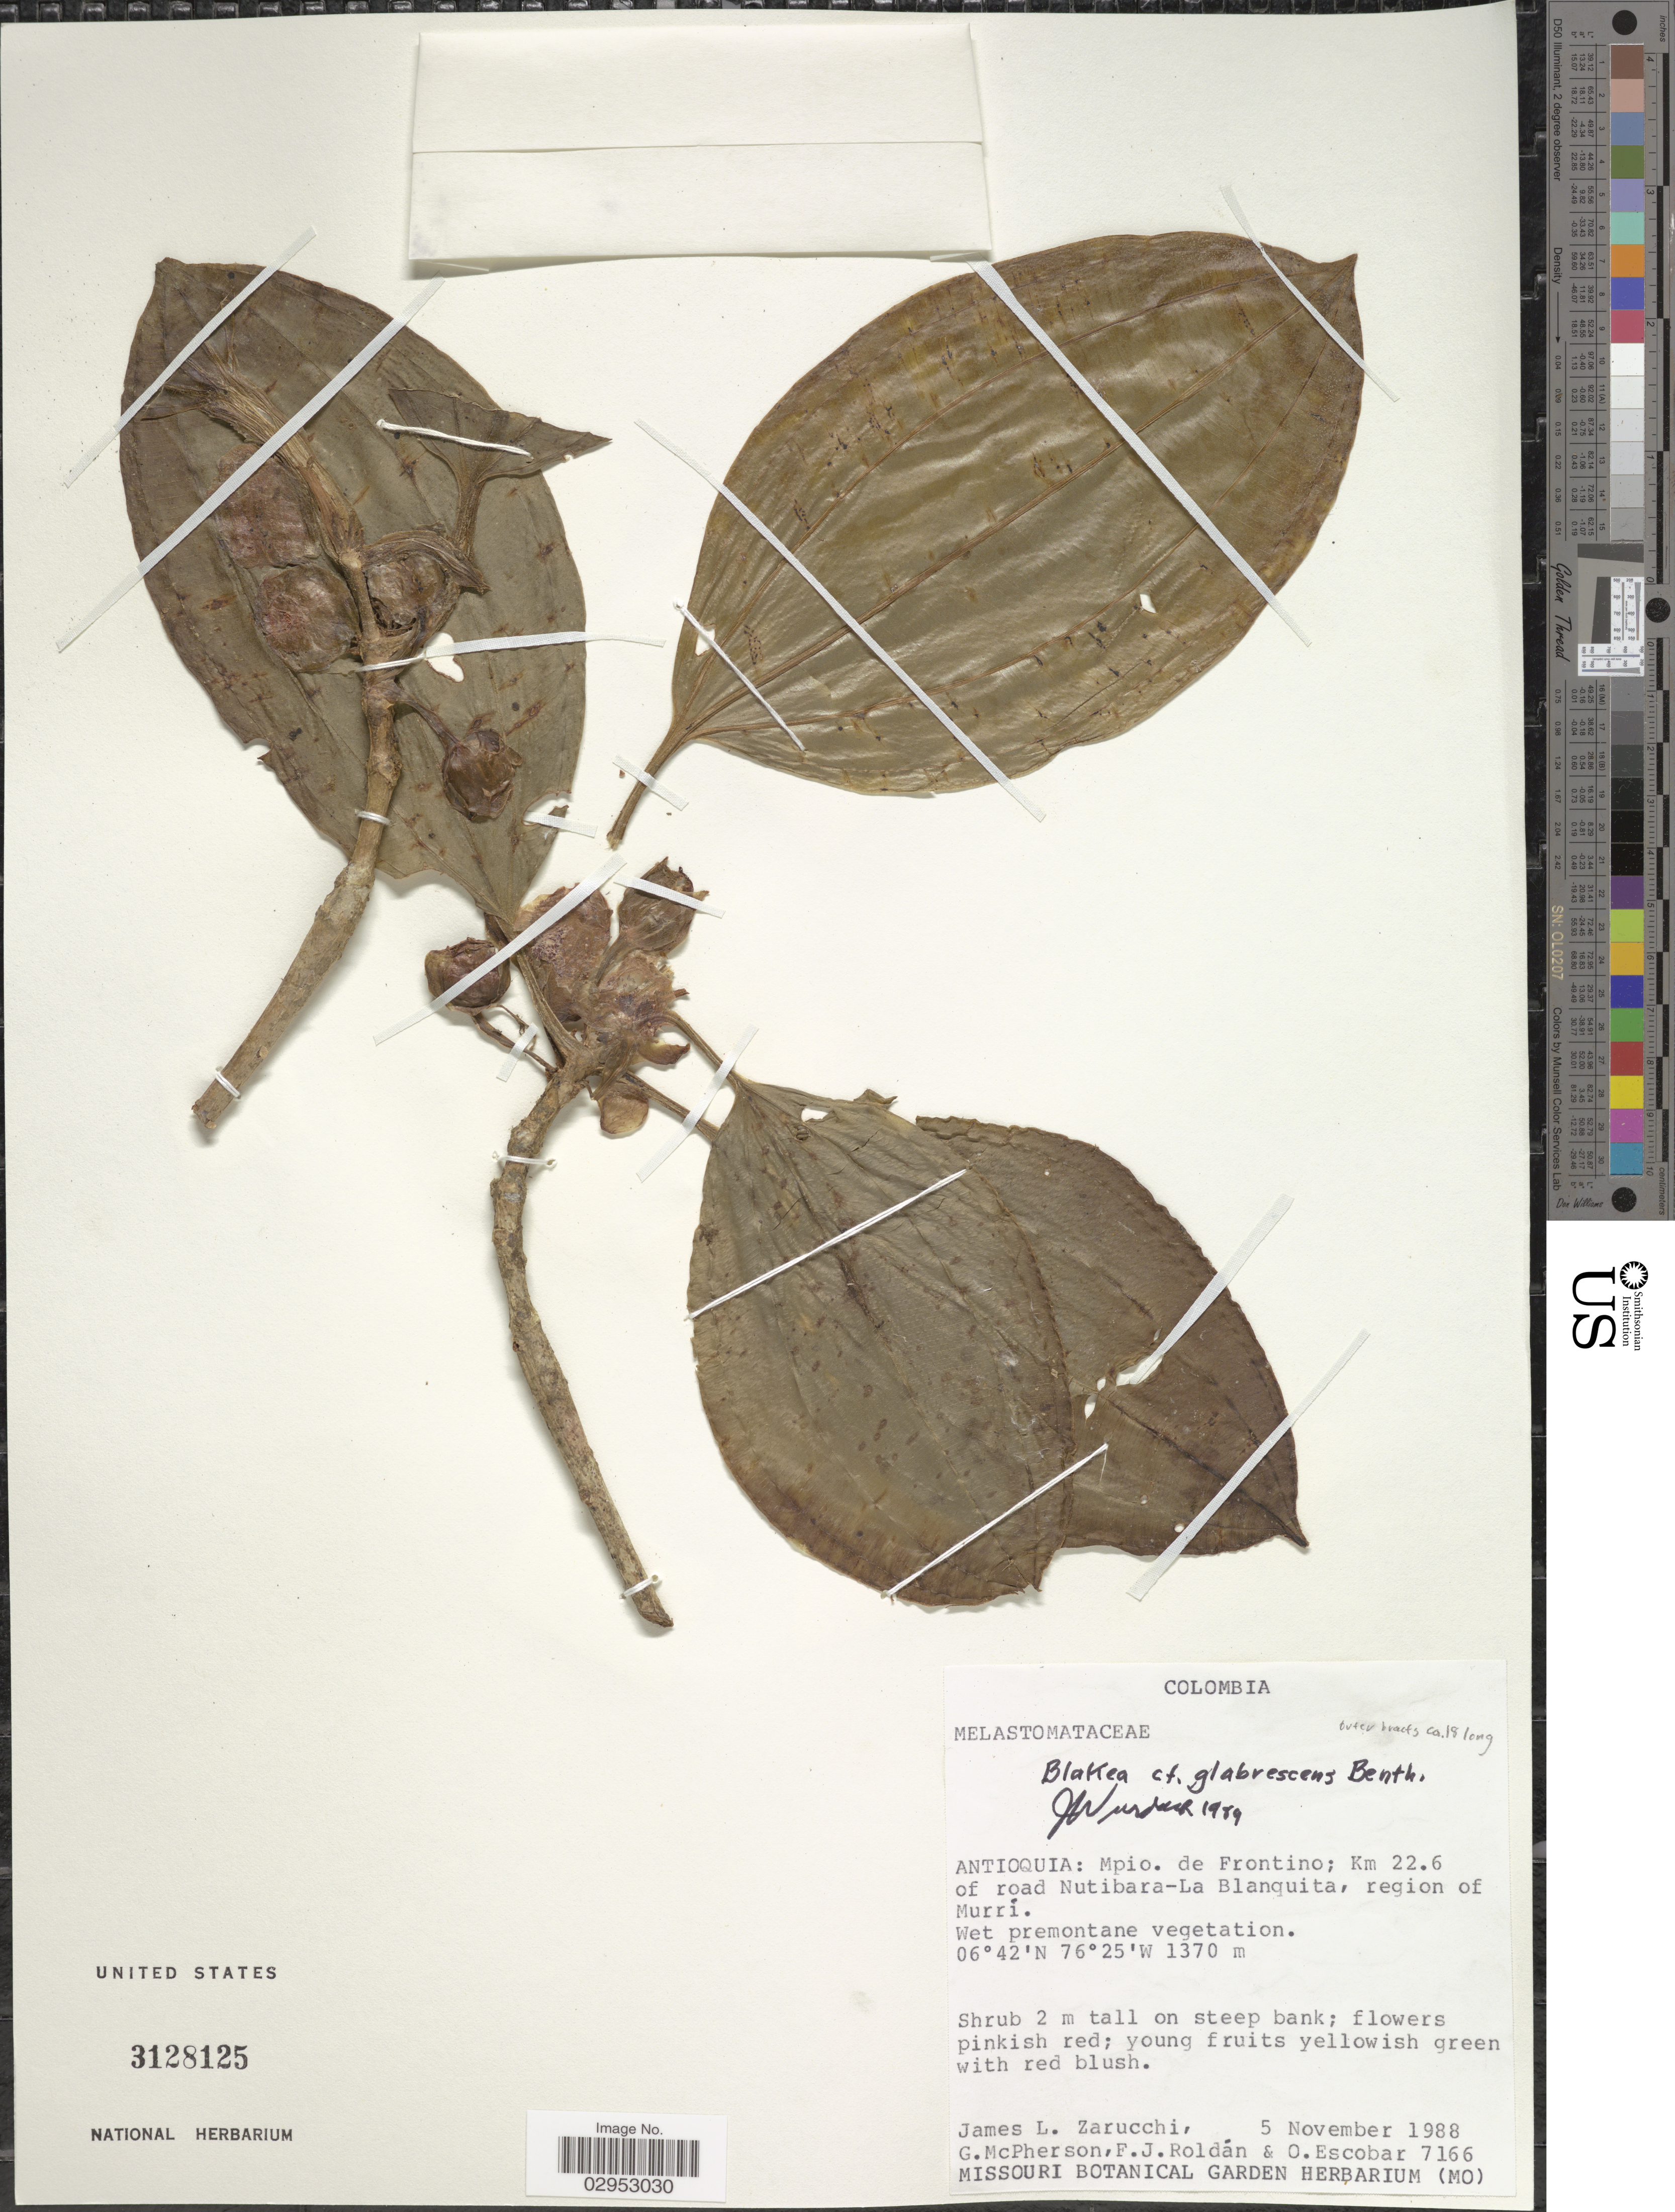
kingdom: Plantae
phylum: Tracheophyta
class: Magnoliopsida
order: Myrtales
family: Melastomataceae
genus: Blakea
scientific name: Blakea glabrescens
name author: Benth.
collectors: J. L. Zarucchi, G. McPherson, F. J. Roldán & O. Escobar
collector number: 7166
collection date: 1988-11-05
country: Colombia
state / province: Antioquia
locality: Mpio. de Frontino; Km 22.6 of road Nutibara-La Blanquita, region of Murrí.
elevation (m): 1370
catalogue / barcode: US 3128125